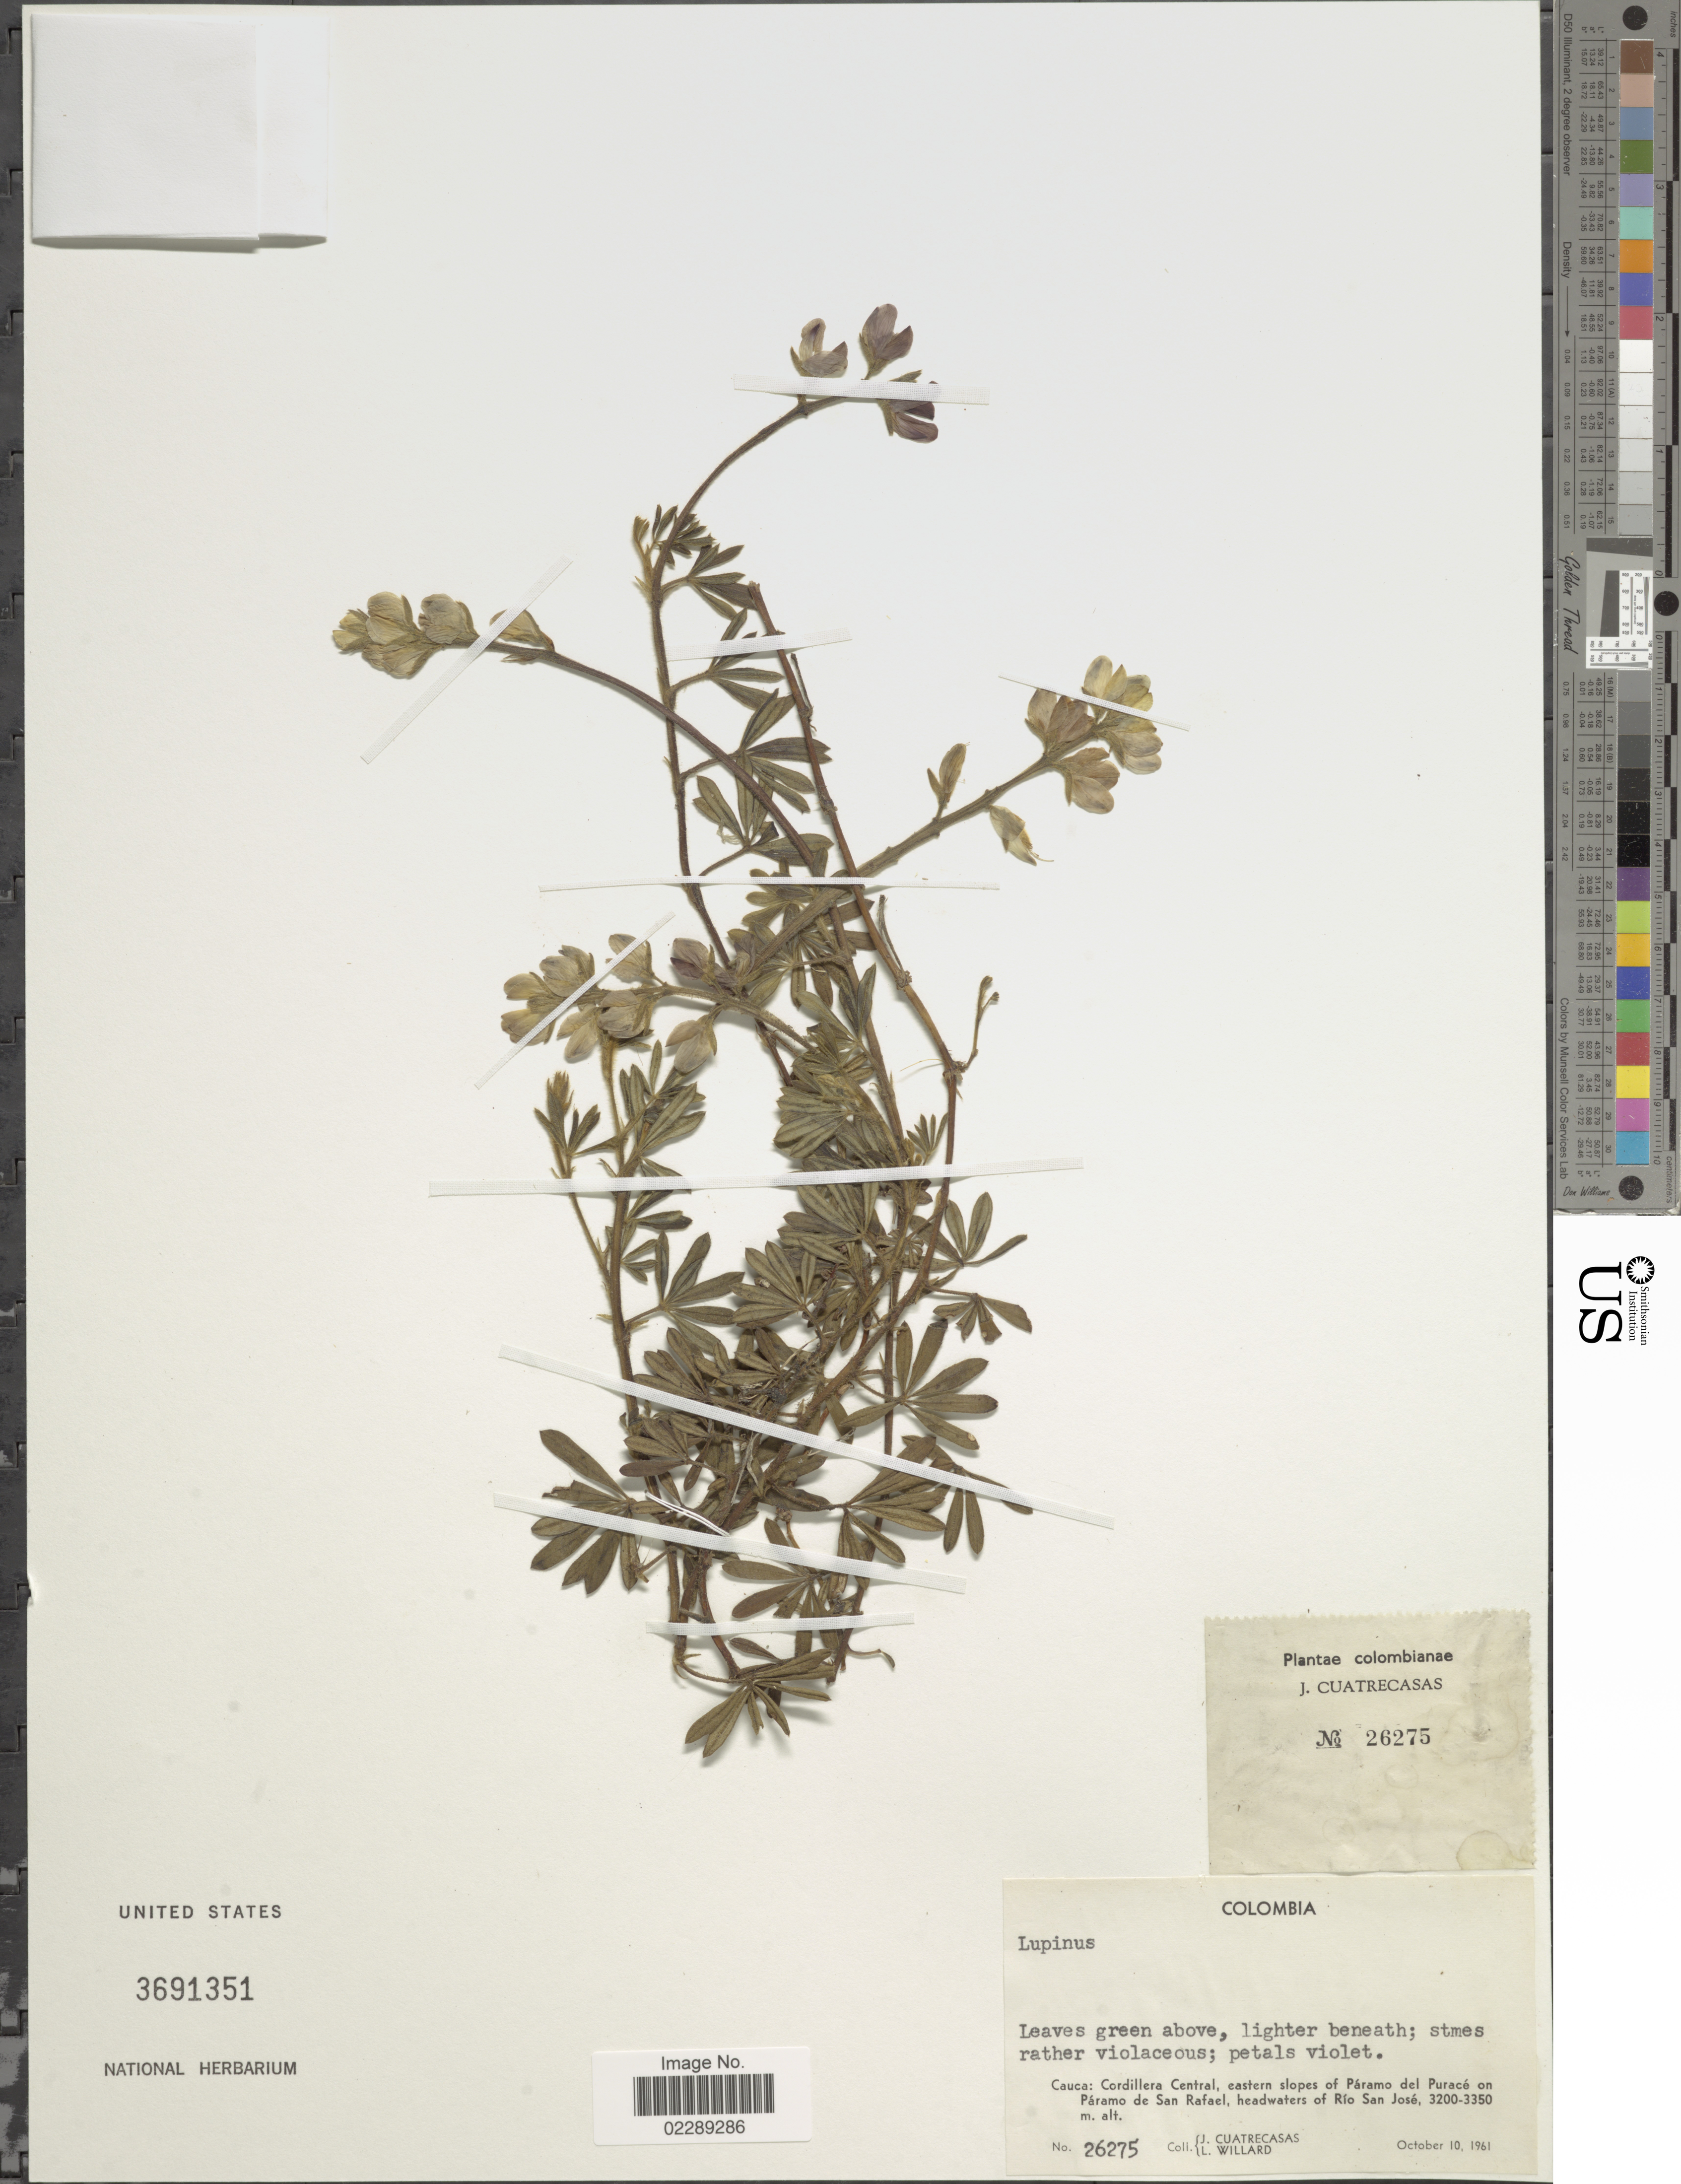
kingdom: Plantae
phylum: Tracheophyta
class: Magnoliopsida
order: Fabales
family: Fabaceae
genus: Lupinus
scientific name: Lupinus sp.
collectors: J. Cuatrecasas & L. Willard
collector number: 26275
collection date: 1961-10-10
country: Colombia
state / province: Cauca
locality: Cauca: Cordillera Central, eastern slopes of Páramo del Puracé on Páramo de San Rafael, headwaters of Río San José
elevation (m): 3200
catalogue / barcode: US 3691351